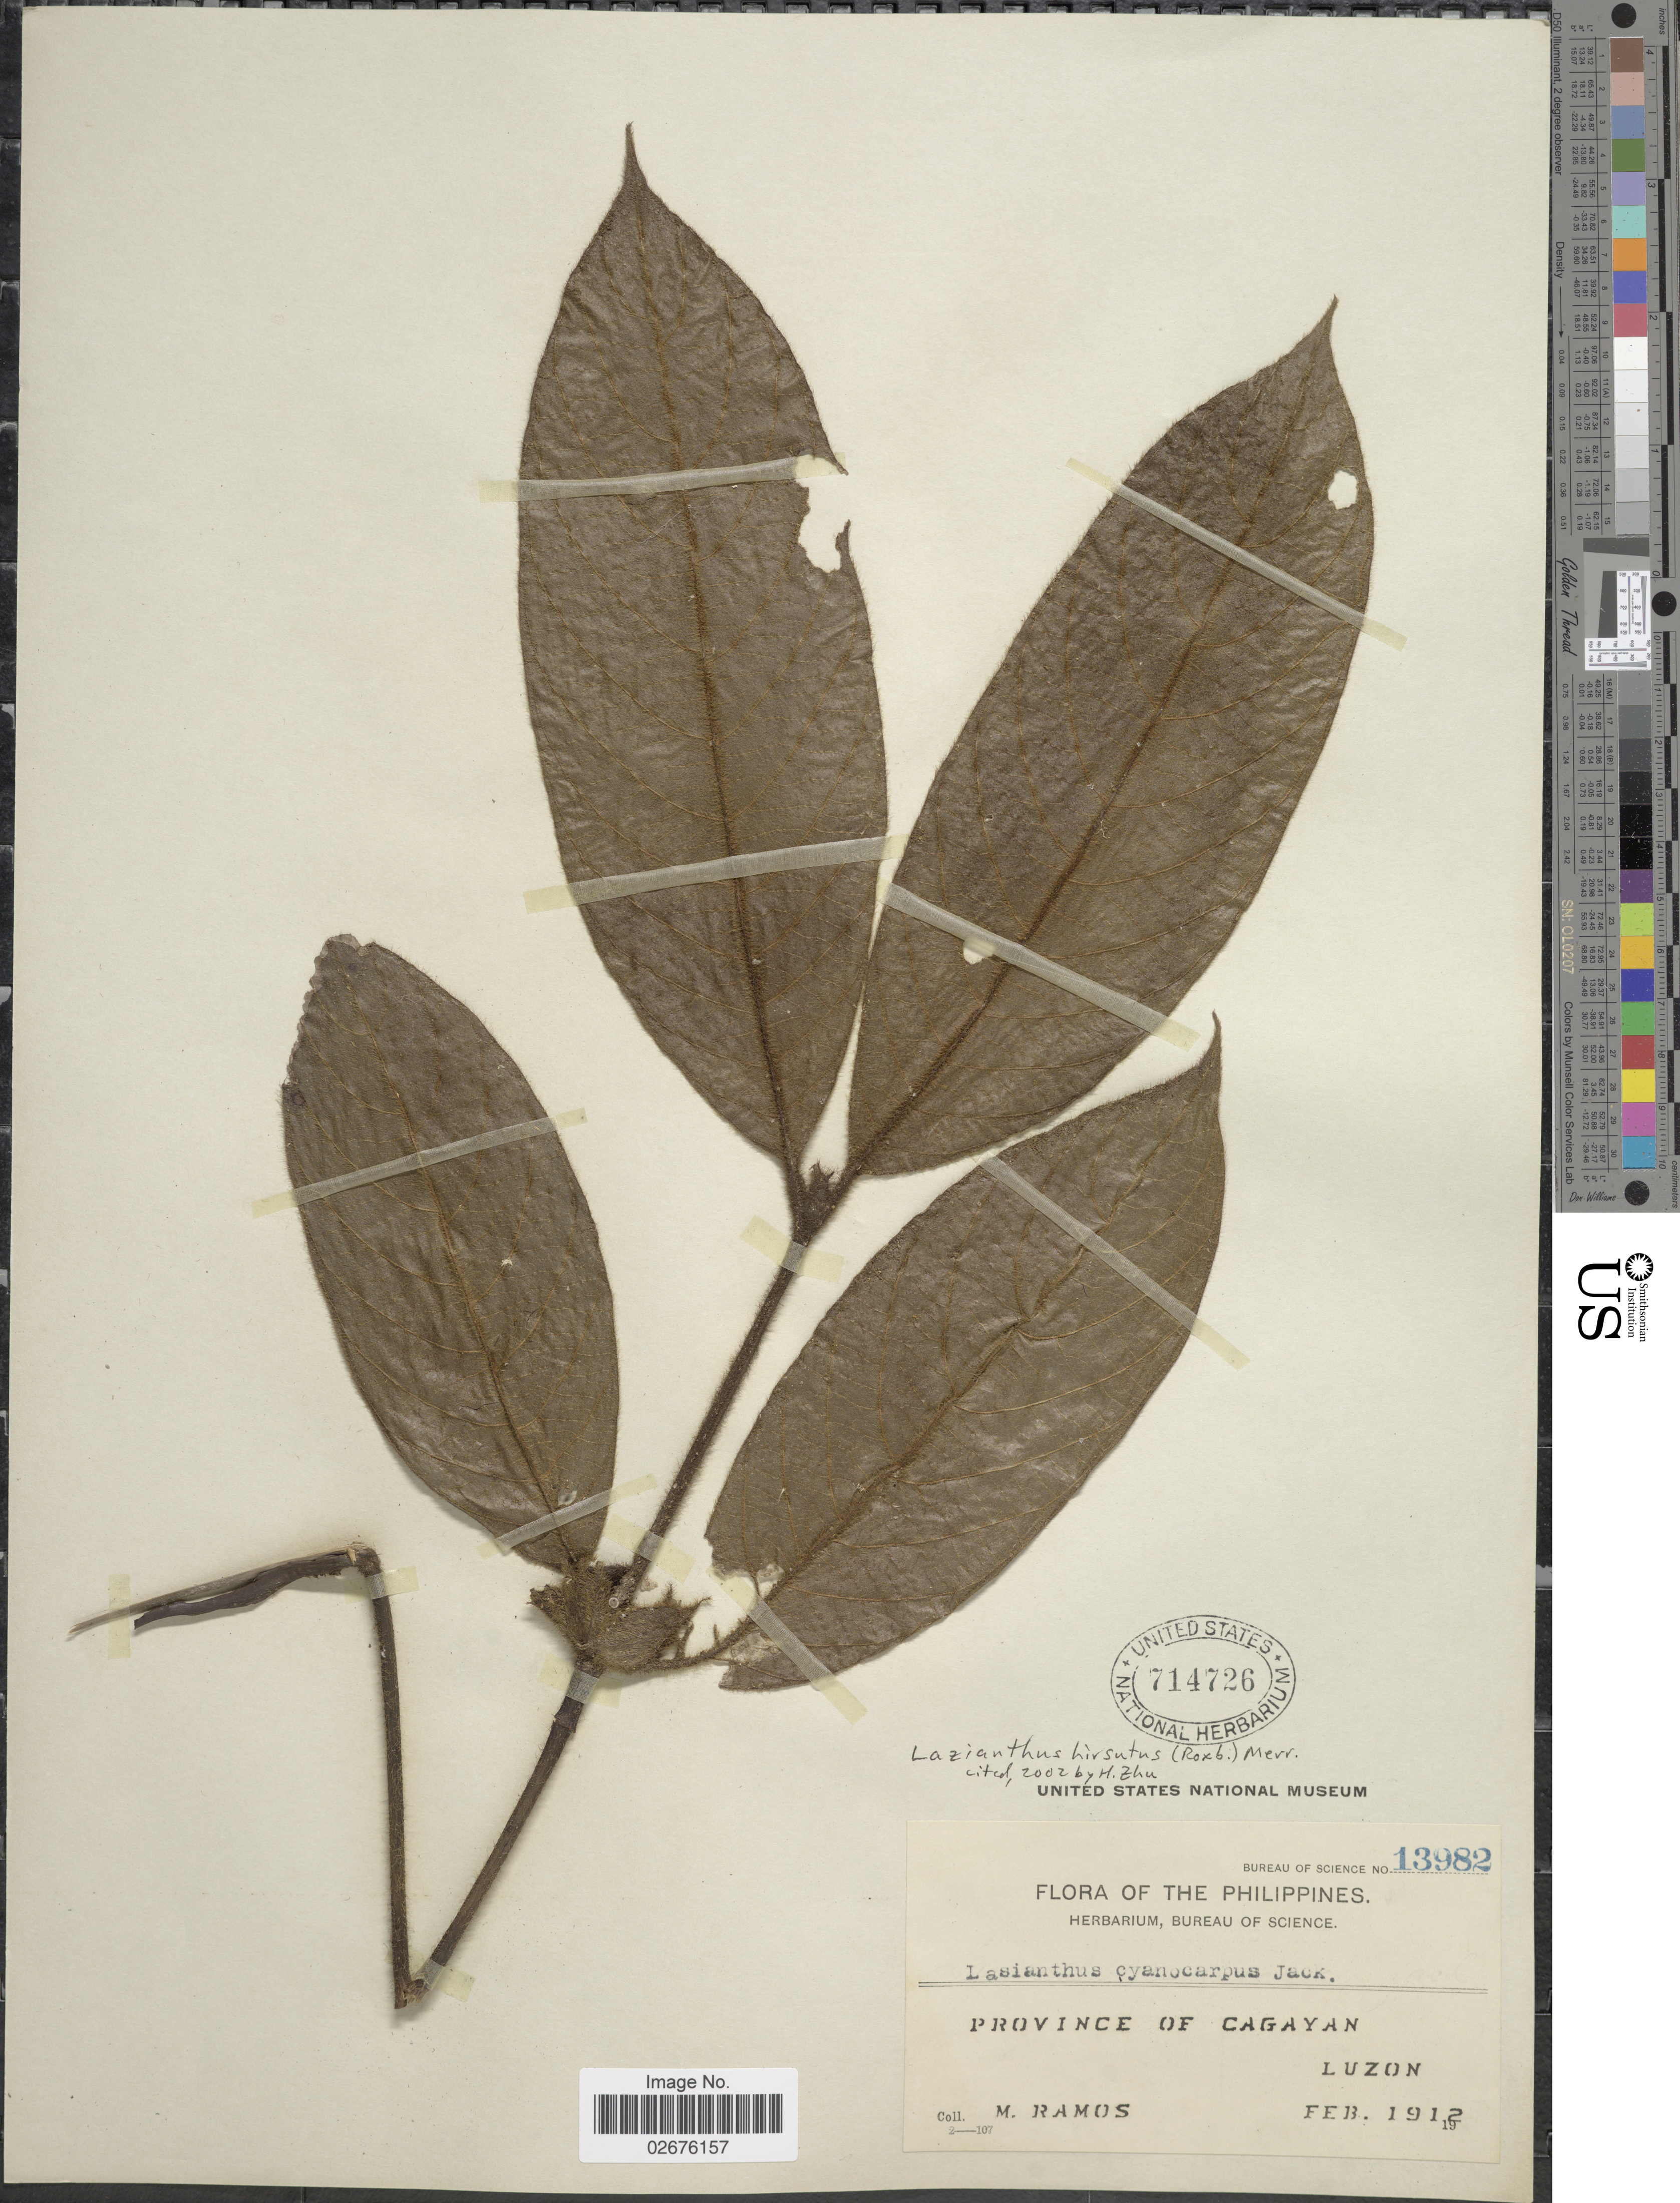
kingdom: Plantae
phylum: Tracheophyta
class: Magnoliopsida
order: Gentianales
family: Rubiaceae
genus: Lasianthus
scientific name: Lasianthus hirsutus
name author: (Roxb.) Merr.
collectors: M. Ramos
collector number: Bureau of Science 13982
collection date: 1912-02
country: Philippines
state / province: Cagayan Valley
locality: Province of Cagayan, Luzon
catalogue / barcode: US 714726